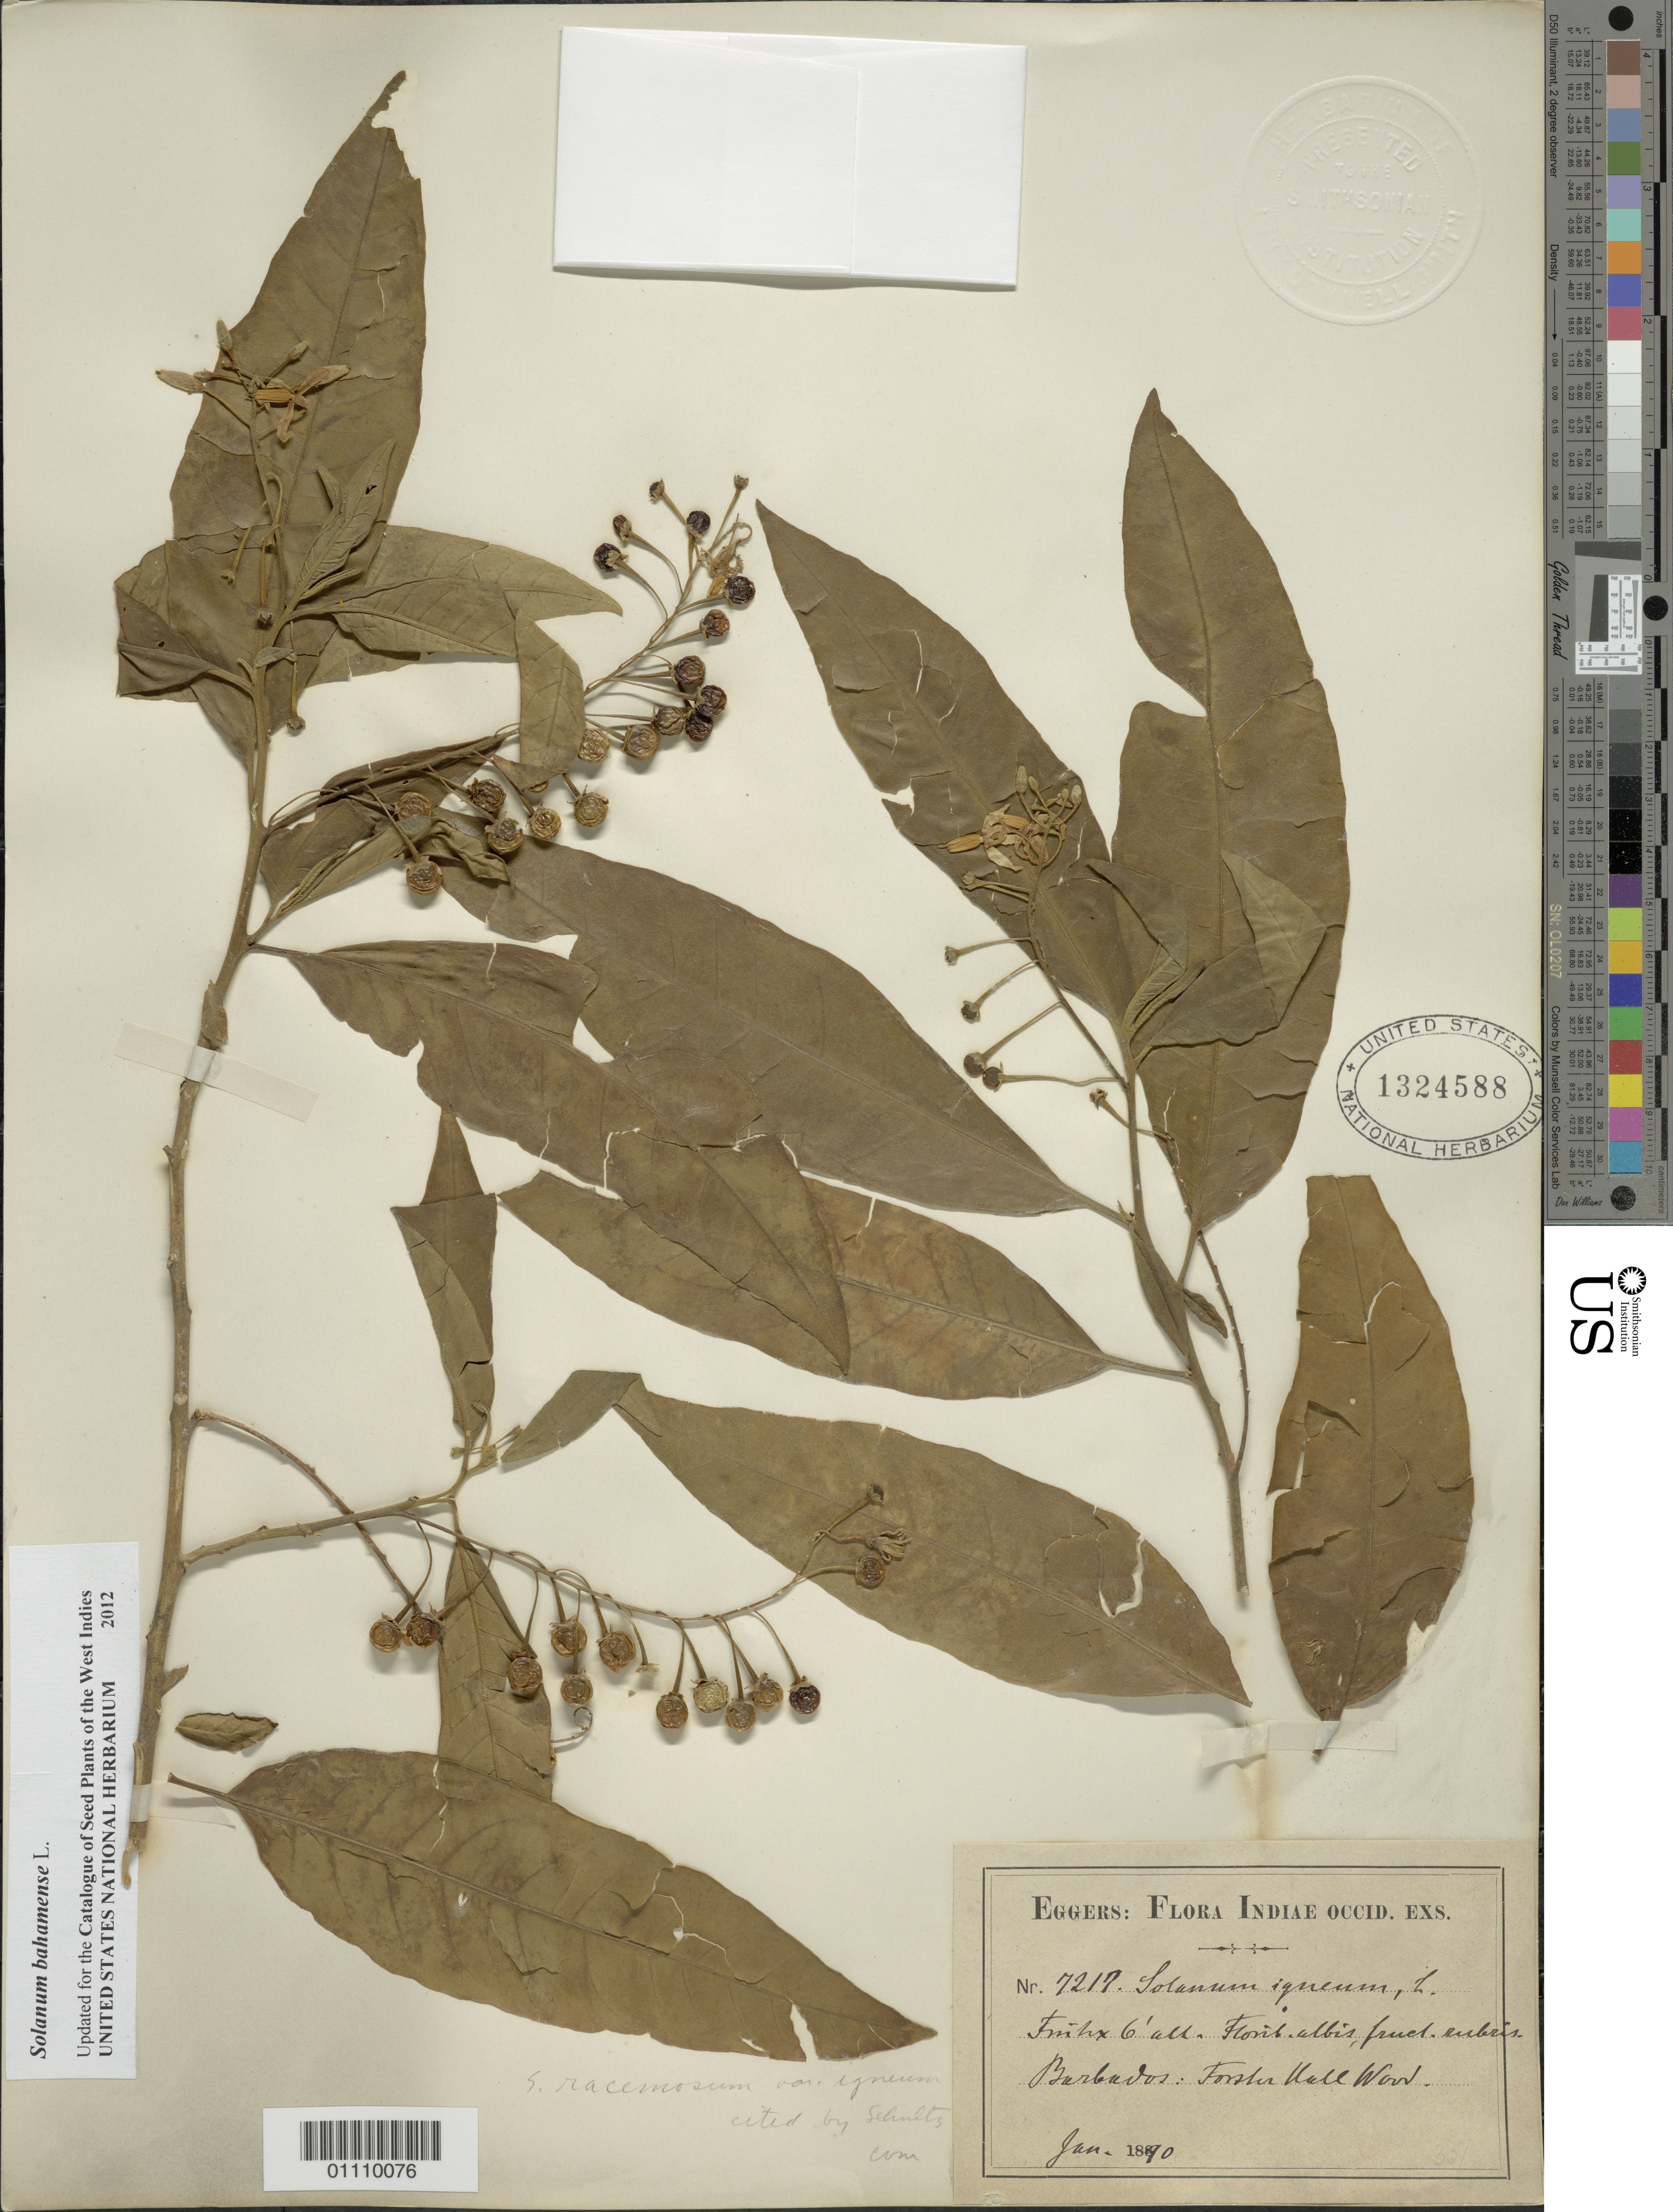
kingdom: Plantae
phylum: Tracheophyta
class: Magnoliopsida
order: Solanales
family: Solanaceae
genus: Solanum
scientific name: Solanum bahamense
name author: L.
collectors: H. F. A. von Eggers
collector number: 7217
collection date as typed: Jan 1890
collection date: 1890-01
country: Barbados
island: Barbados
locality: Forster Hall Wood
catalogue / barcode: US 1324588